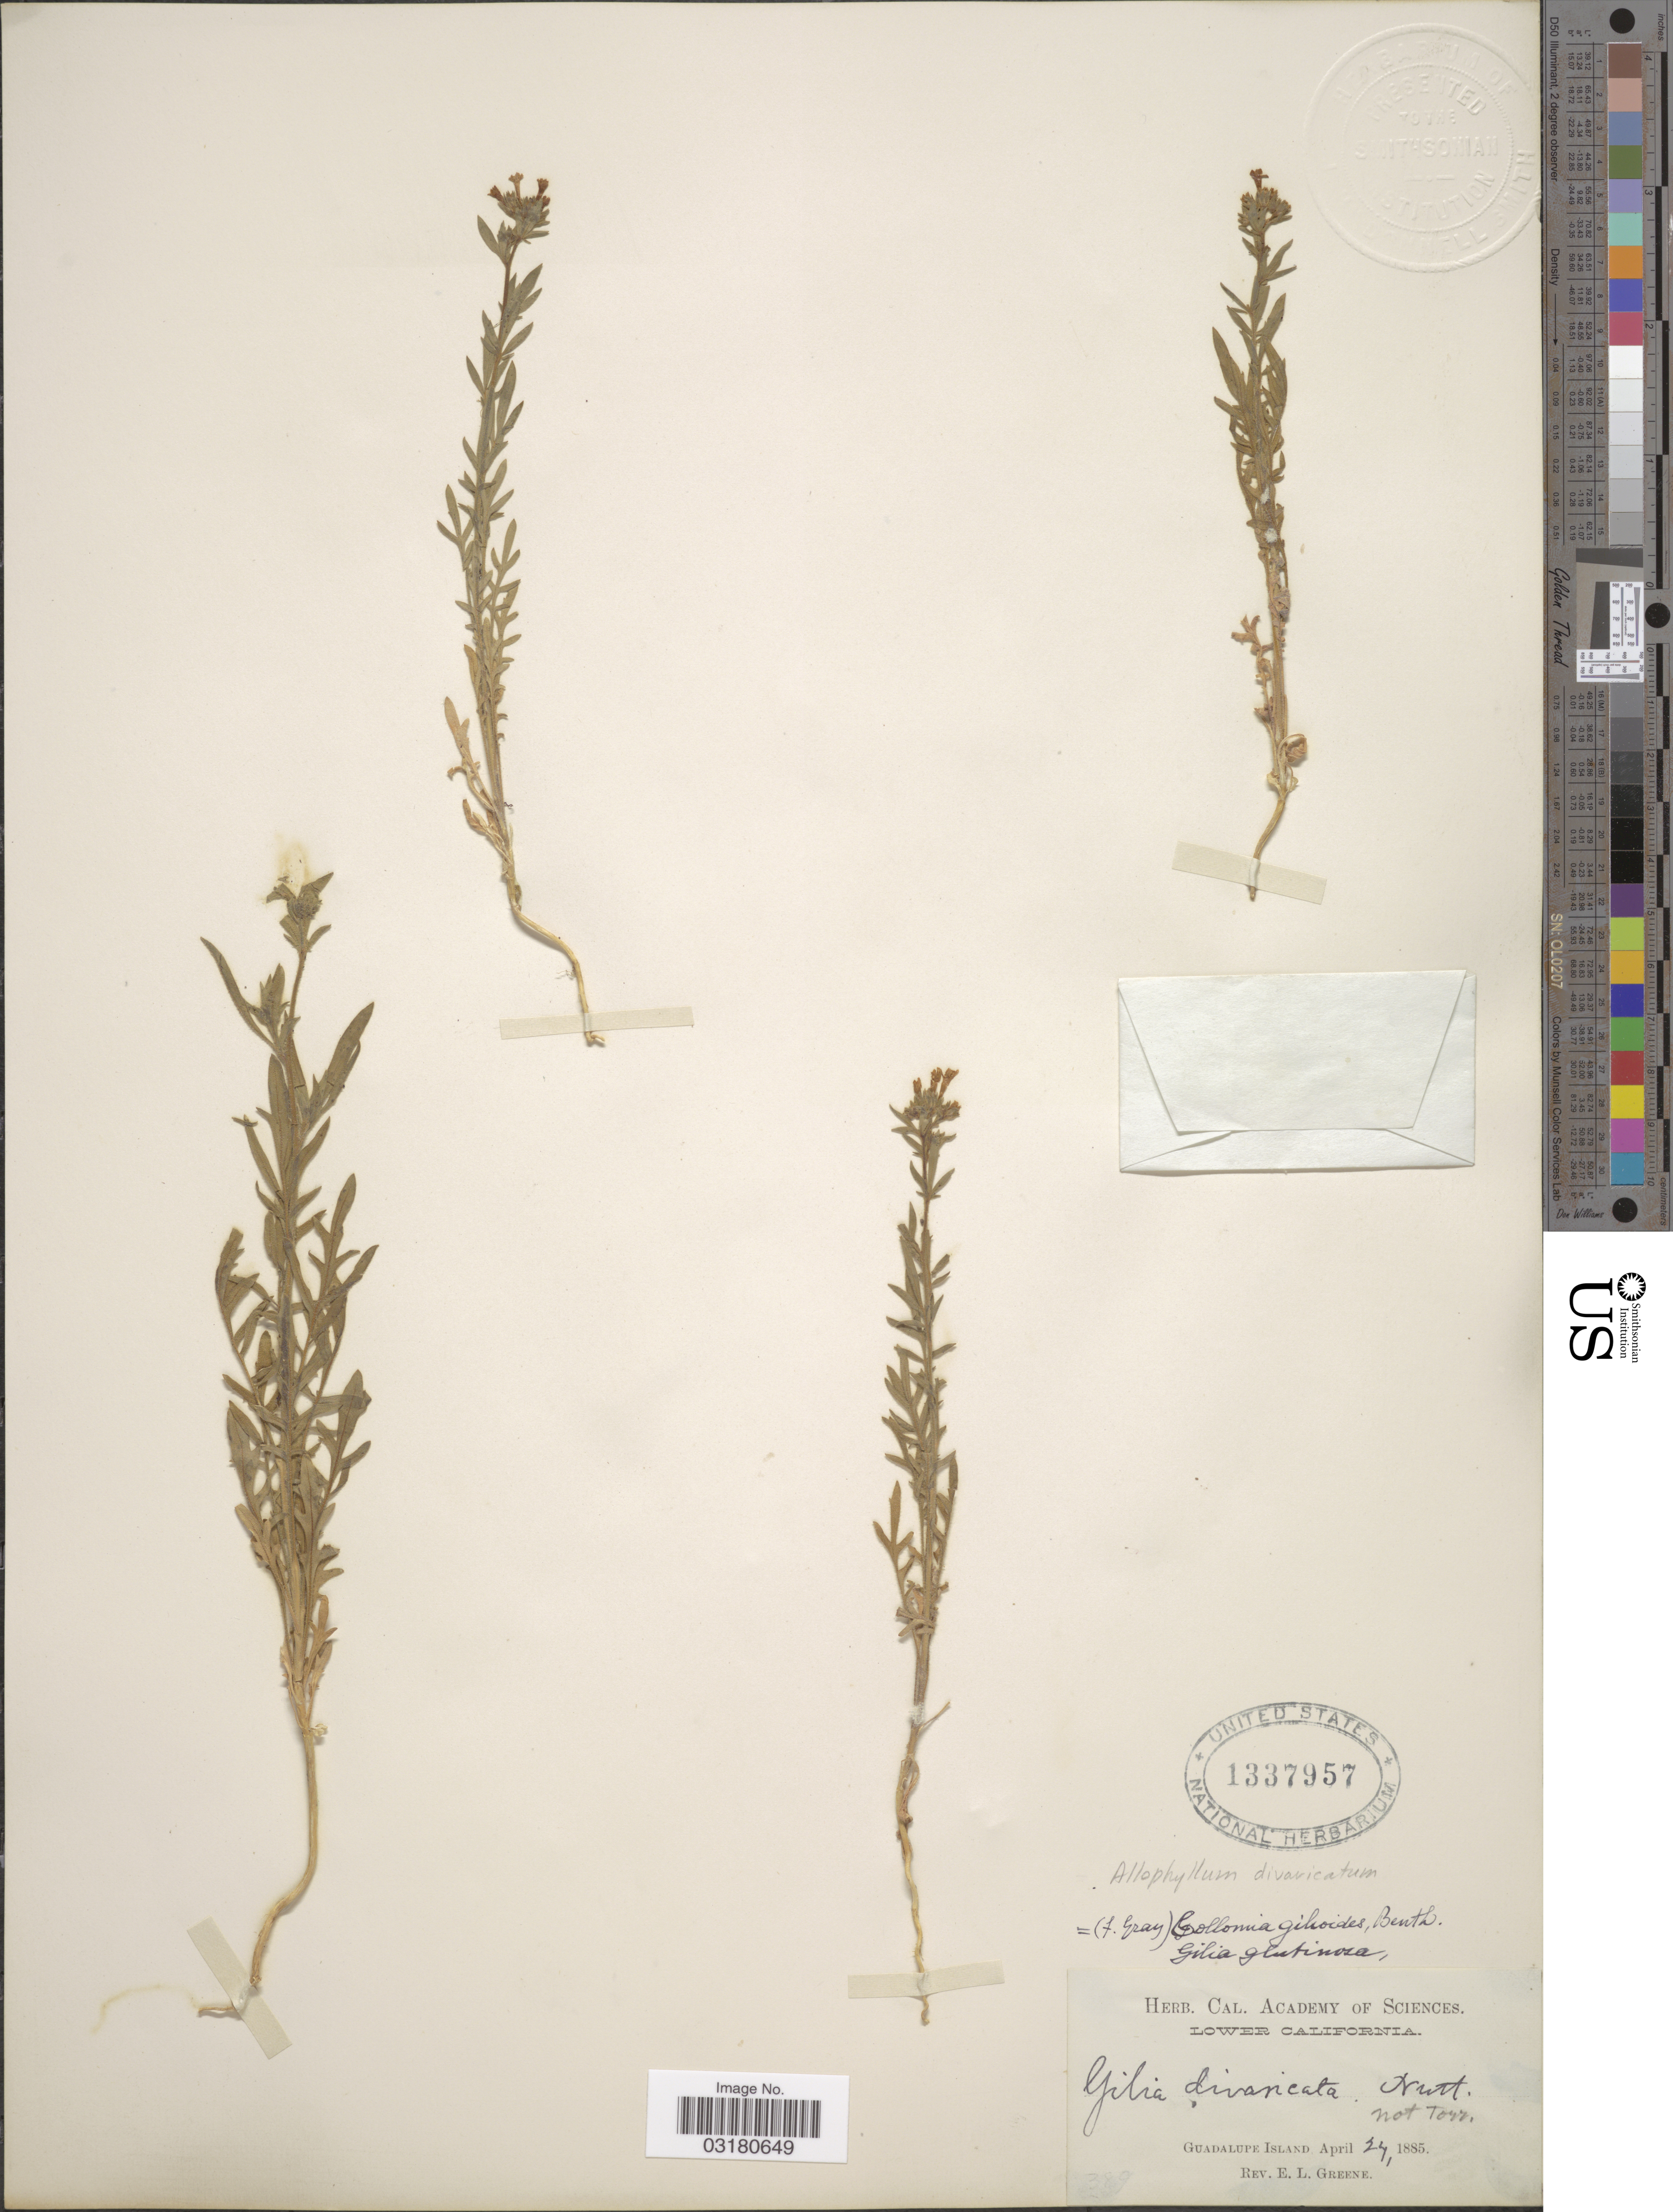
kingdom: Plantae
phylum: Tracheophyta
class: Magnoliopsida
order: Ericales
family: Polemoniaceae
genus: Allophyllum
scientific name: Allophyllum gilioides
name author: (Benth.) Benth.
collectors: E. L. Greene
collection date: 1885-04-24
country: Mexico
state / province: Baja California Norte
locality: Lower California. Guadalupe Island.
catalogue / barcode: US 1337957